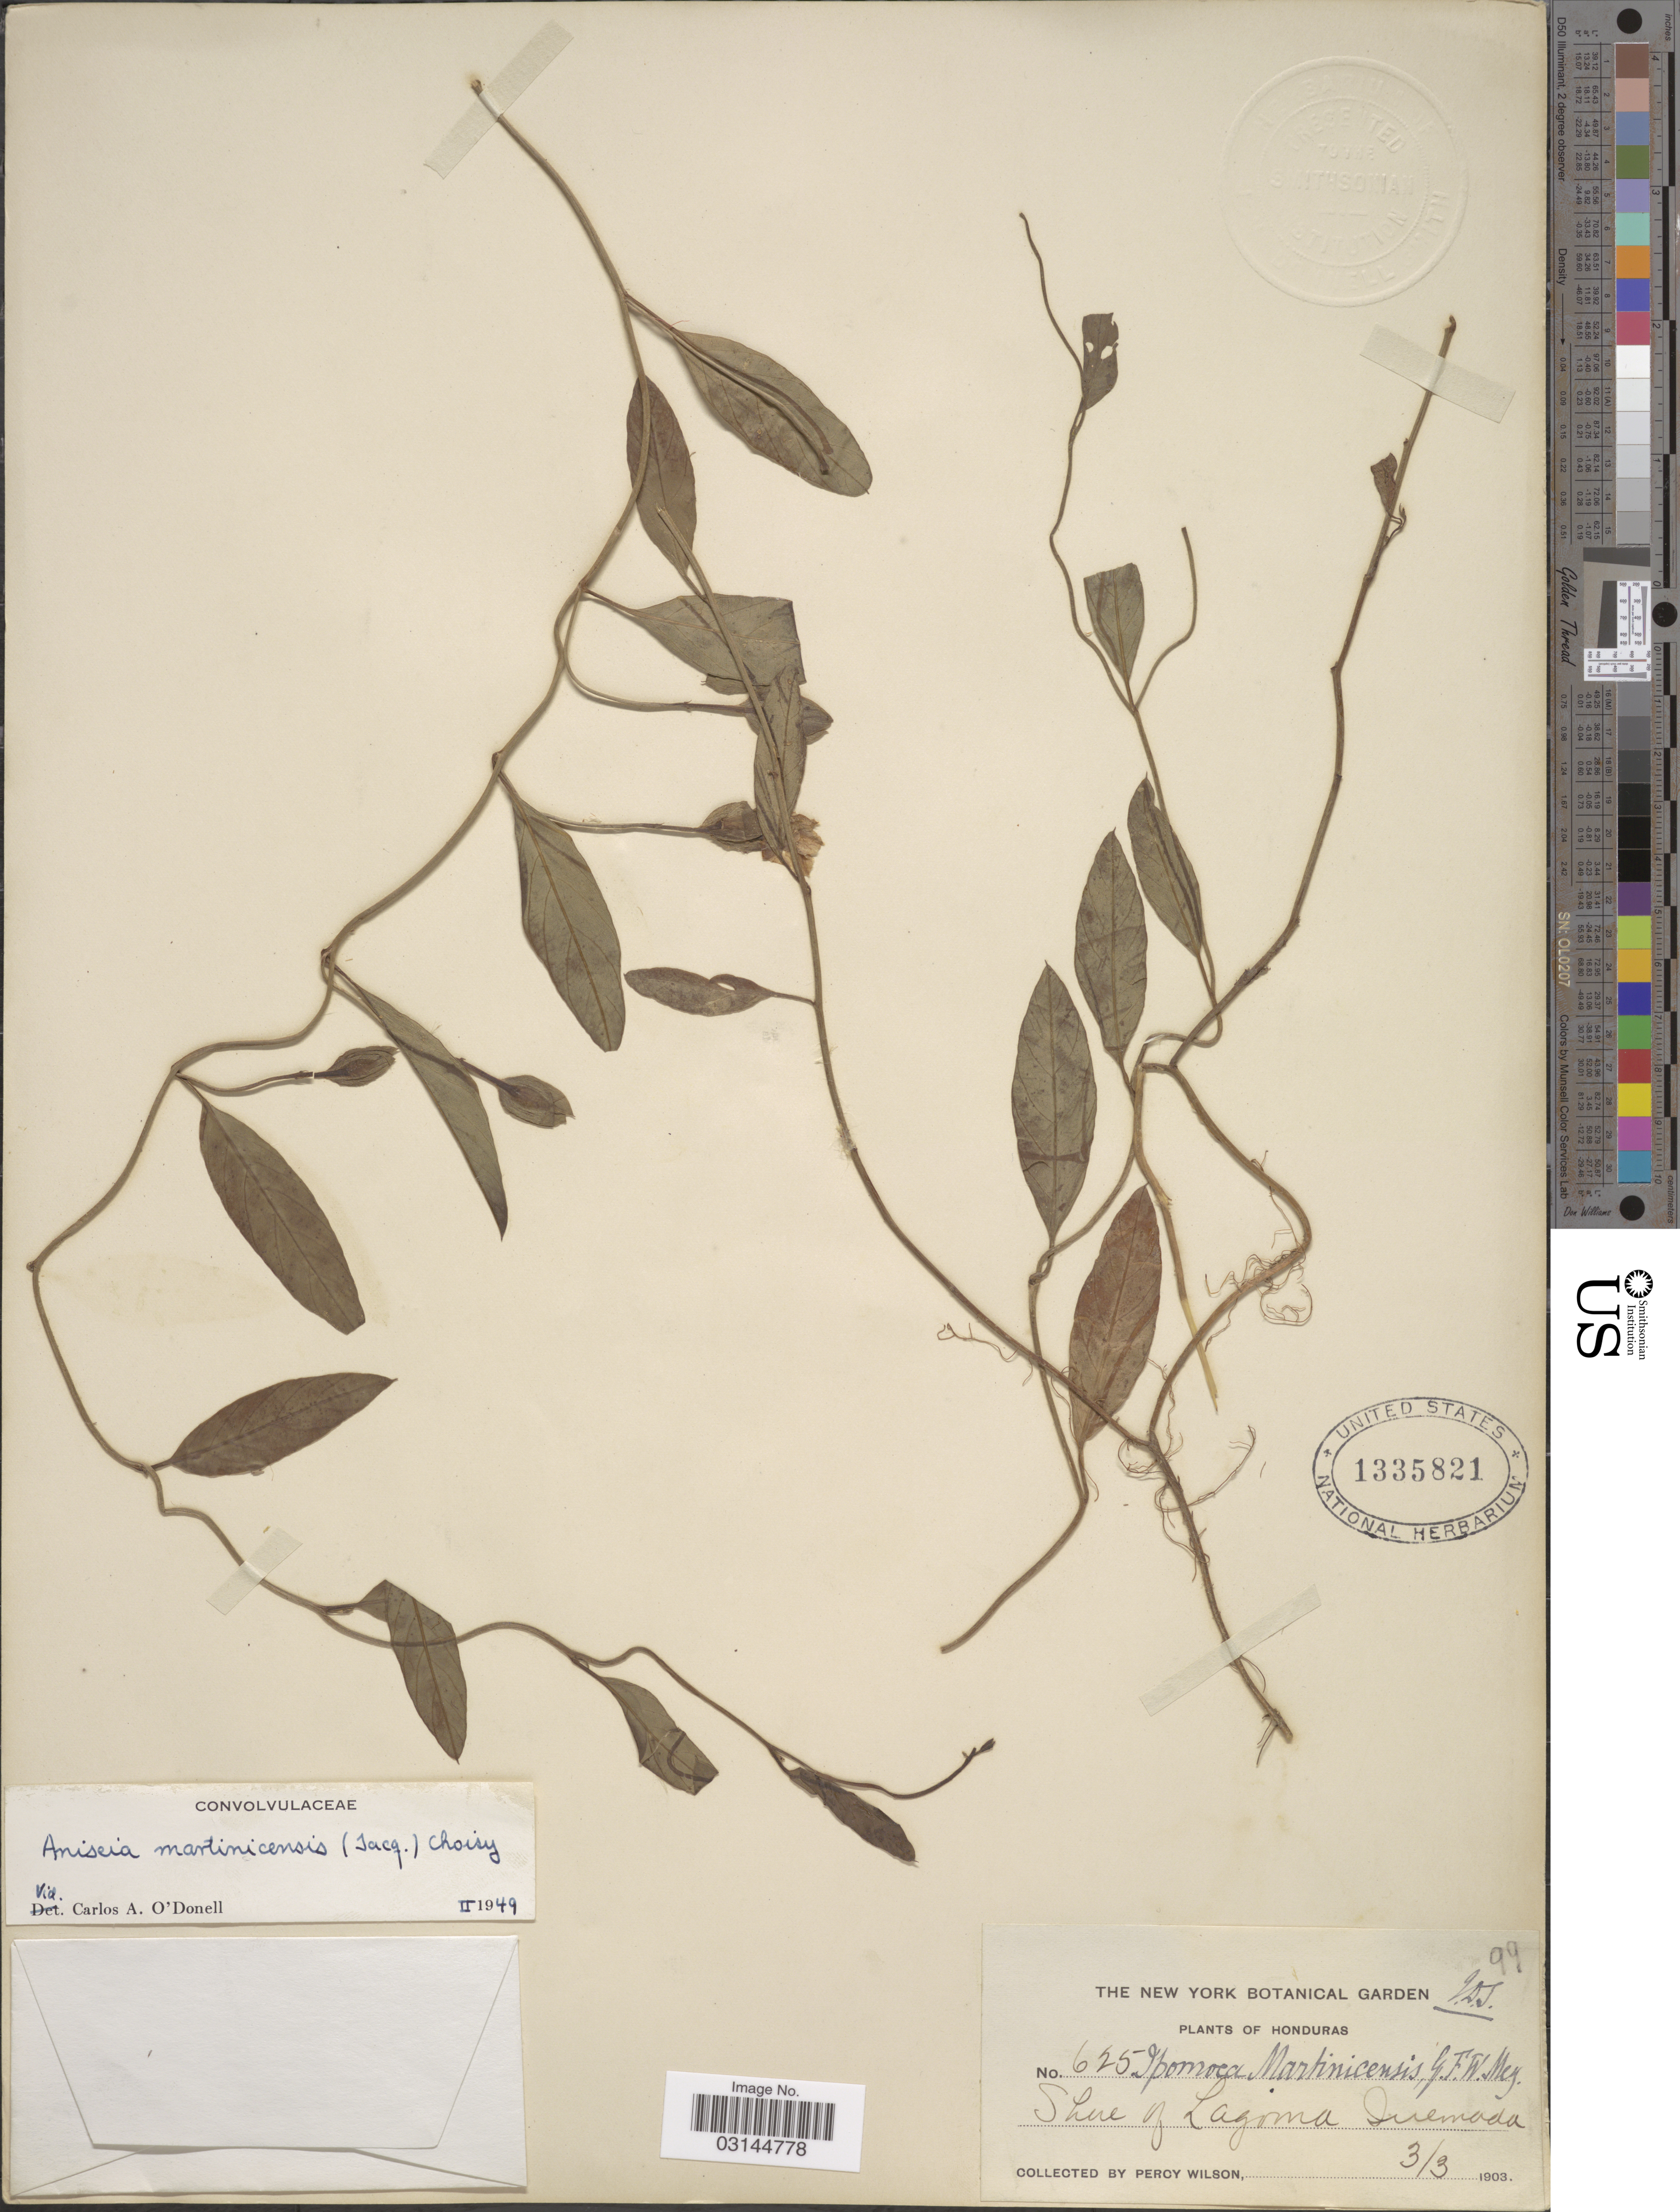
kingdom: Plantae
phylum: Tracheophyta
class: Magnoliopsida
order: Solanales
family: Convolvulaceae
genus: Aniseia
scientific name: Aniseia martinicensis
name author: (Jacq.) Choisy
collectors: P. Wilson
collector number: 625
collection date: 1903-03-03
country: Honduras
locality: Shore of Lagoona Quemada.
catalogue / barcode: US 1335821